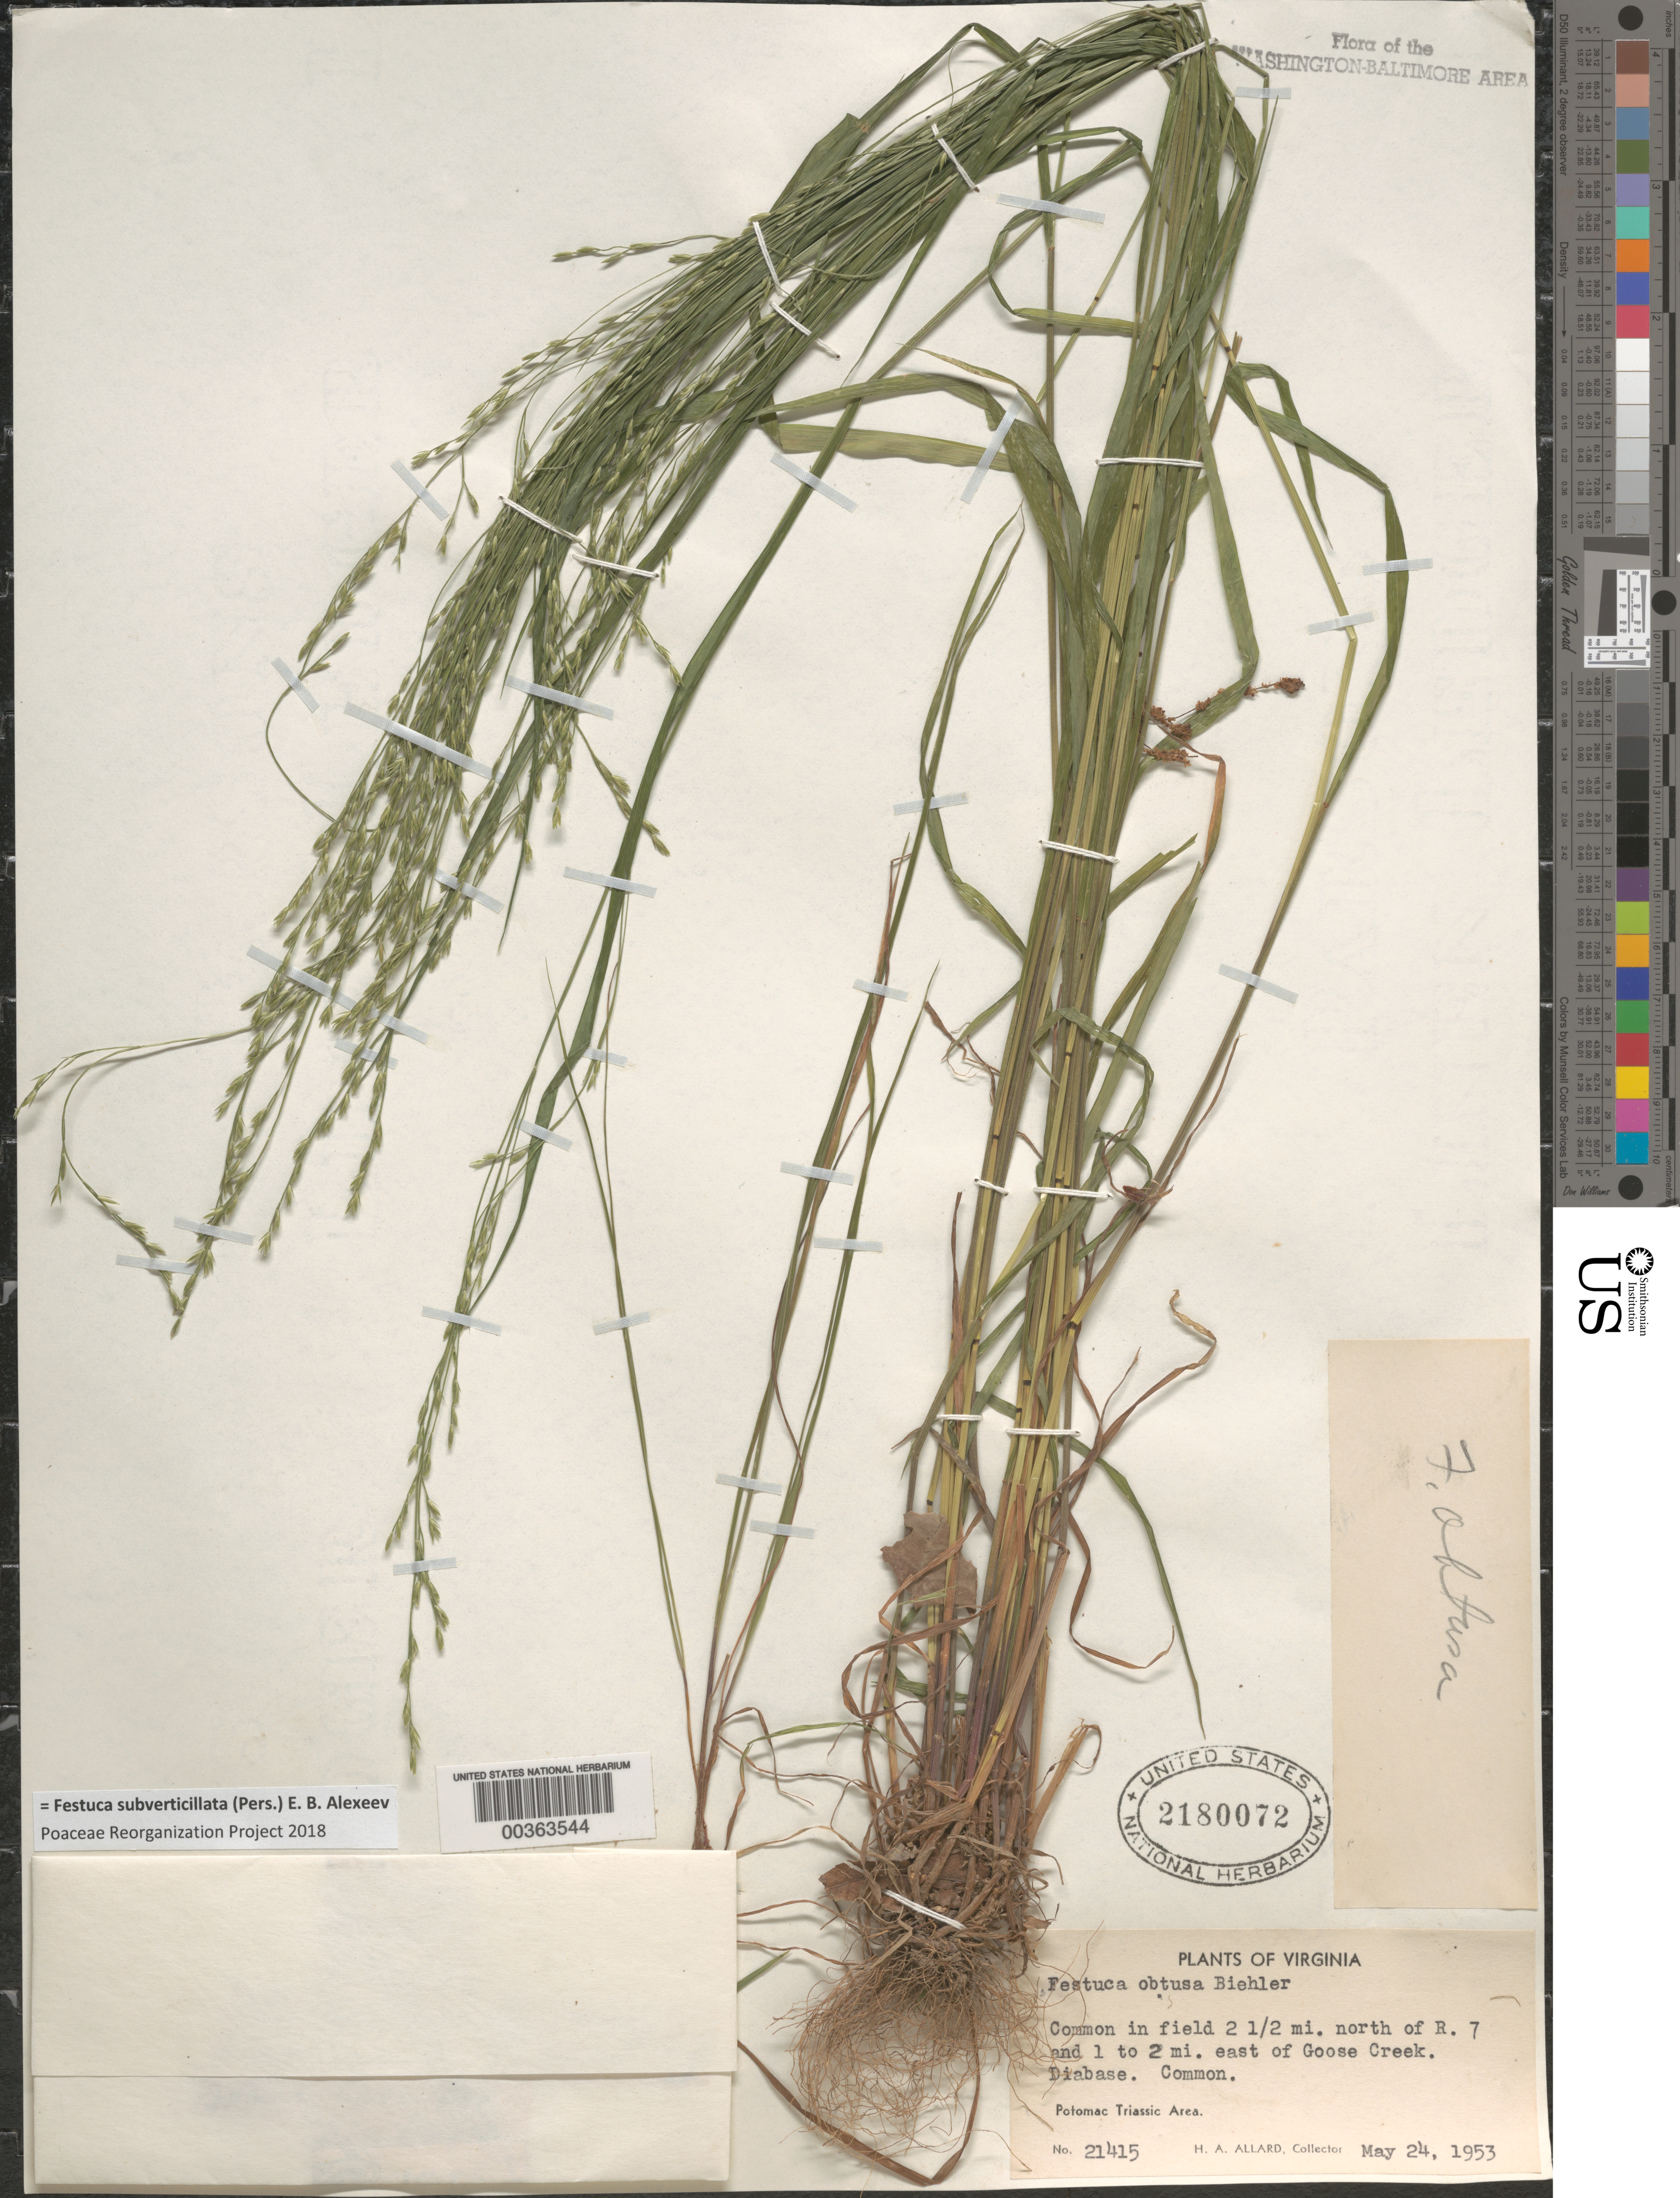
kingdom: Plantae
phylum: Tracheophyta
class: Liliopsida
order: Poales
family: Poaceae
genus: Festuca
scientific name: Festuca subverticillata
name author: (Pers.) E.B. Alexeev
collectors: H. A. Allard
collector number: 21415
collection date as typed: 24 May 1953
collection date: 1953-05-24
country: United States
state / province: Virginia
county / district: Loudoun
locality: North of Route 7 and east of Goose Creek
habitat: In field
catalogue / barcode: US 2180072